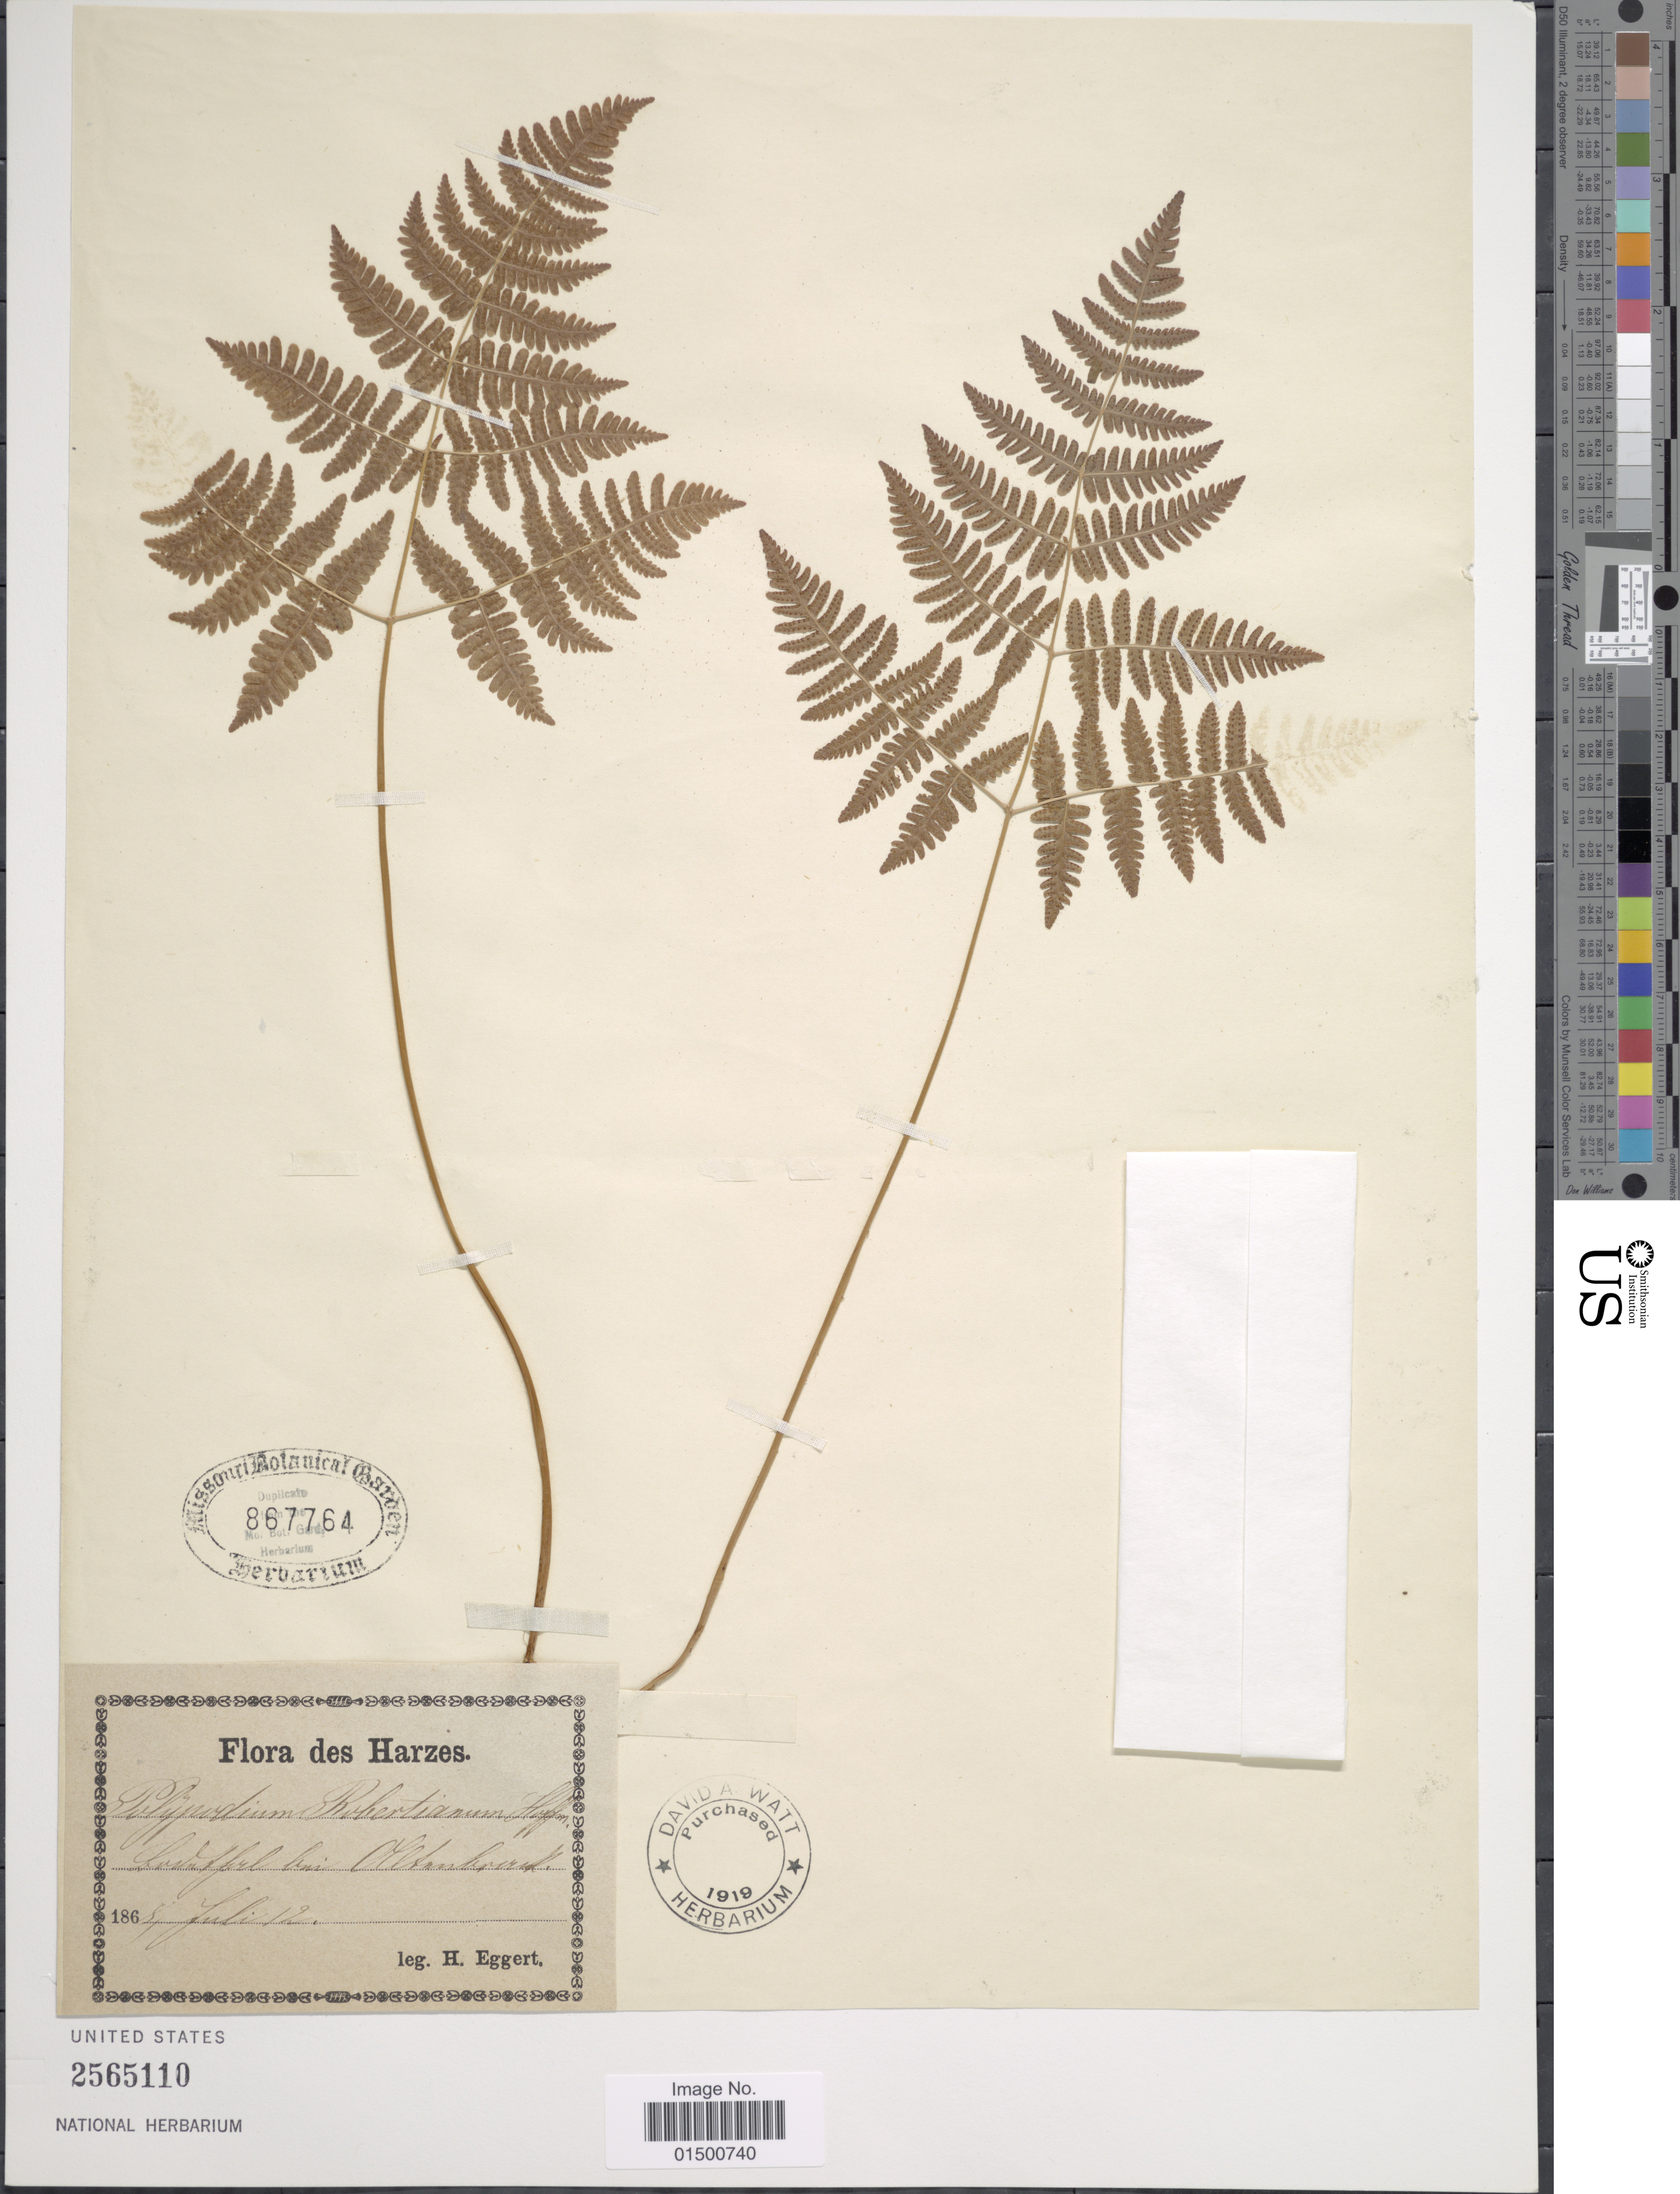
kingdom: Plantae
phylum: Tracheophyta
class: Polypodiopsida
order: Polypodiales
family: Cystopteridaceae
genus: Gymnocarpium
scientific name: Gymnocarpium robertianum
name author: (Hoffm.) Newman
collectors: H. Eggert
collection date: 1888-07-12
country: Germany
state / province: Sachsen-Anhalt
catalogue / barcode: US 2565110